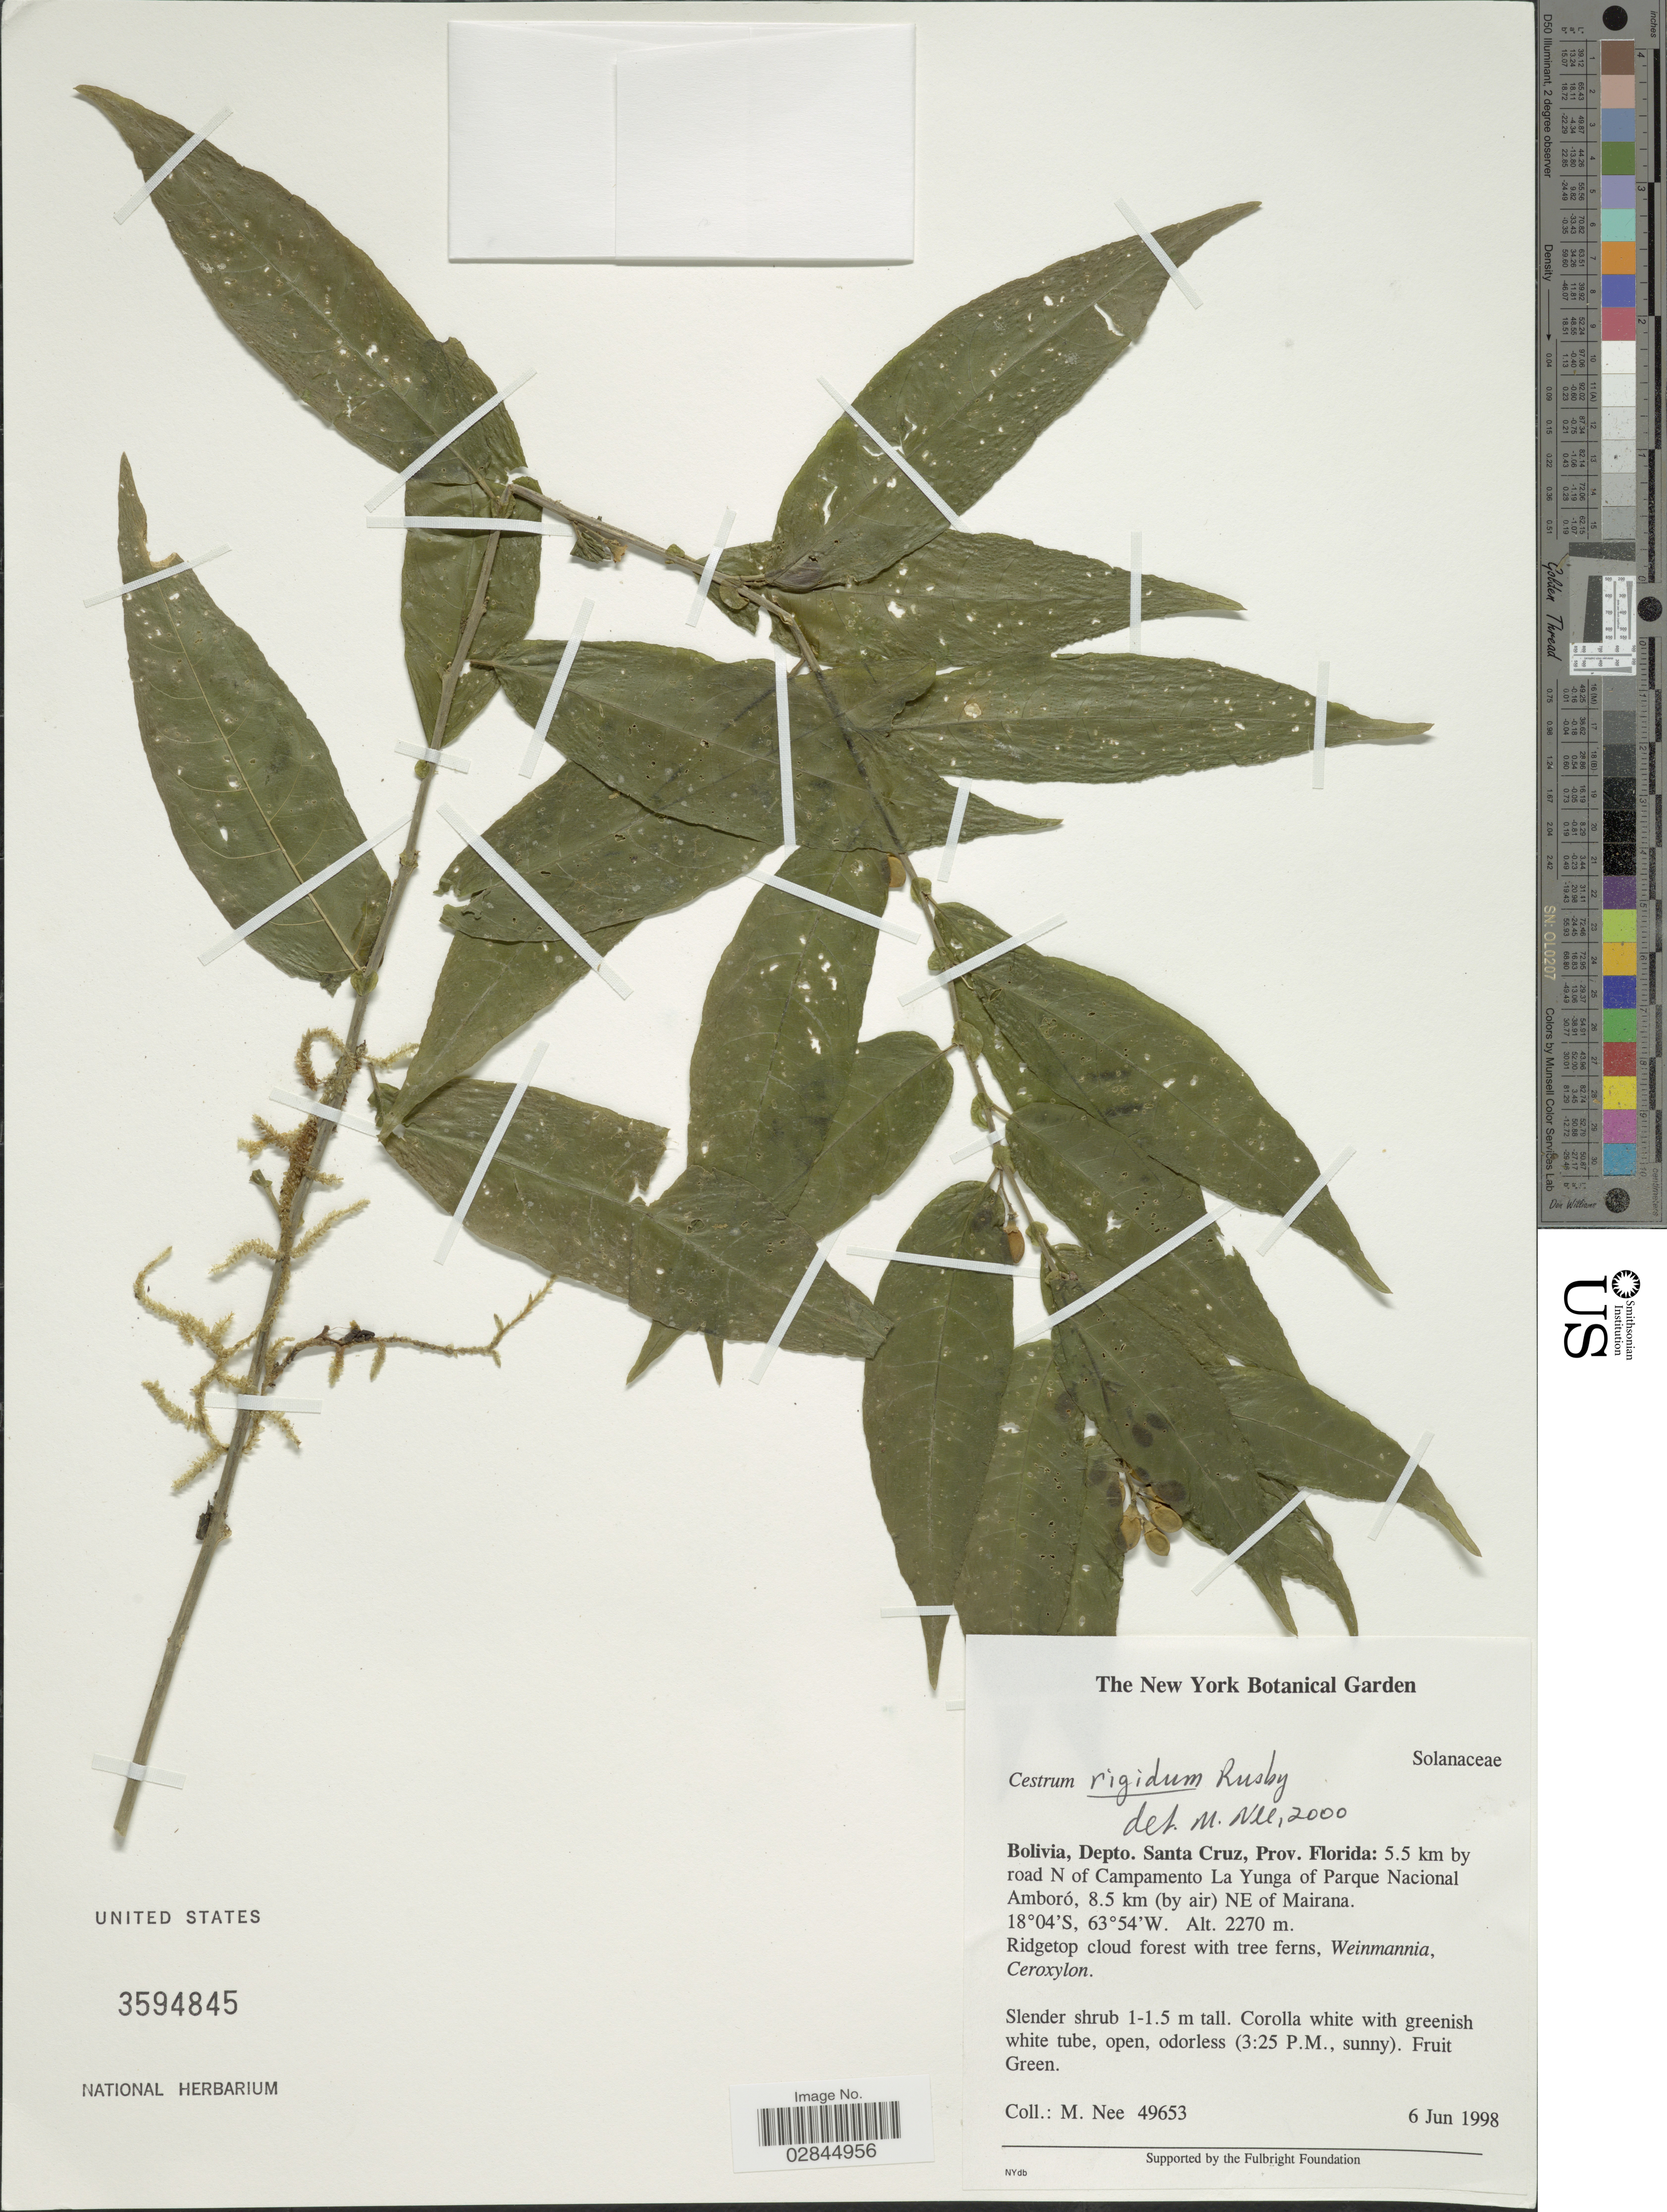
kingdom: Plantae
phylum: Tracheophyta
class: Magnoliopsida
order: Solanales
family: Solanaceae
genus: Cestrum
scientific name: Cestrum rigidum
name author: Rusby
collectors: M. Nee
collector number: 49653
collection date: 1998-06-06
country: Bolivia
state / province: Santa Cruz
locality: Depto. Santa Cruz, Prov. Florida: 5.5 km by road N of Campamento La Yunga of Parque Nacional Amboró, 8.5 km (by air) NE of Mairana.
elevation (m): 2270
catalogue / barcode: US 3594845